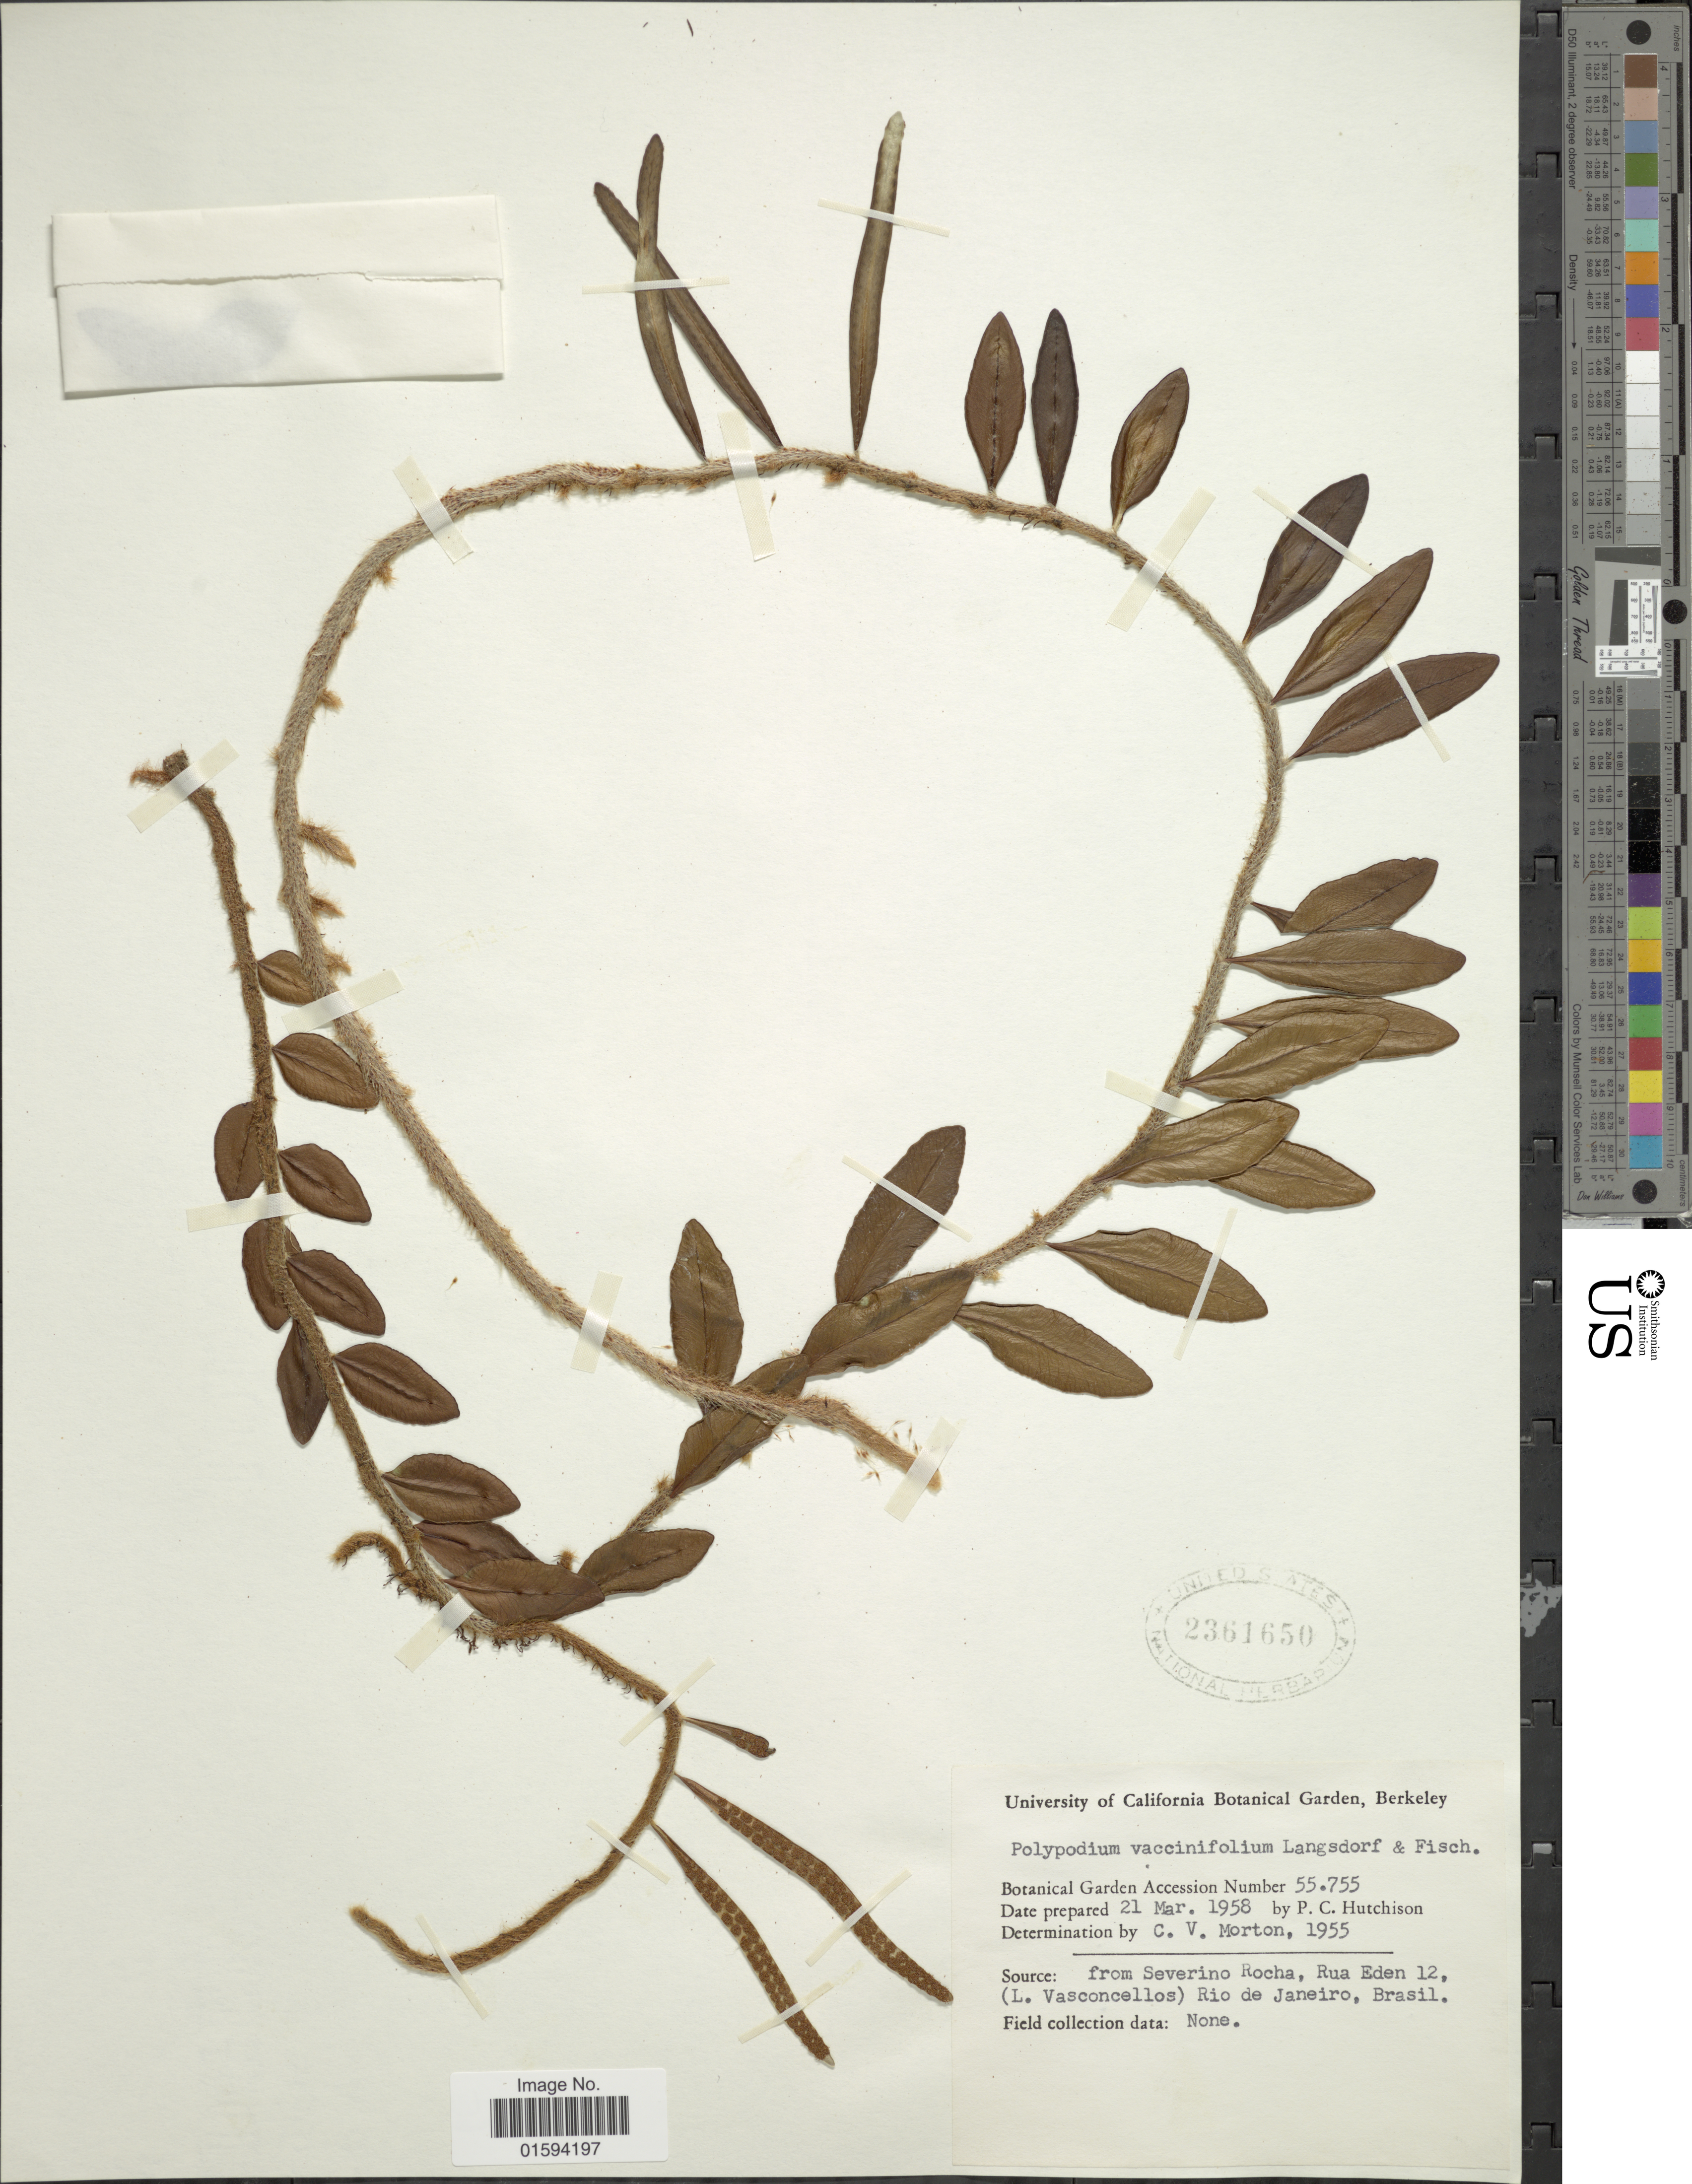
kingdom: Plantae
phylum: Tracheophyta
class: Polypodiopsida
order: Polypodiales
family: Polypodiaceae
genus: Polypodium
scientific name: Polypodium vacciniifolium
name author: Langsd. & Fisch.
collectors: P. C. Hutchison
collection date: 1958-03-21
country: United States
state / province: California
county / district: Alameda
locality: University of California Botanical Garden, Berkeleym Botanical Garden Accession Number 55.755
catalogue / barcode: US 2361650